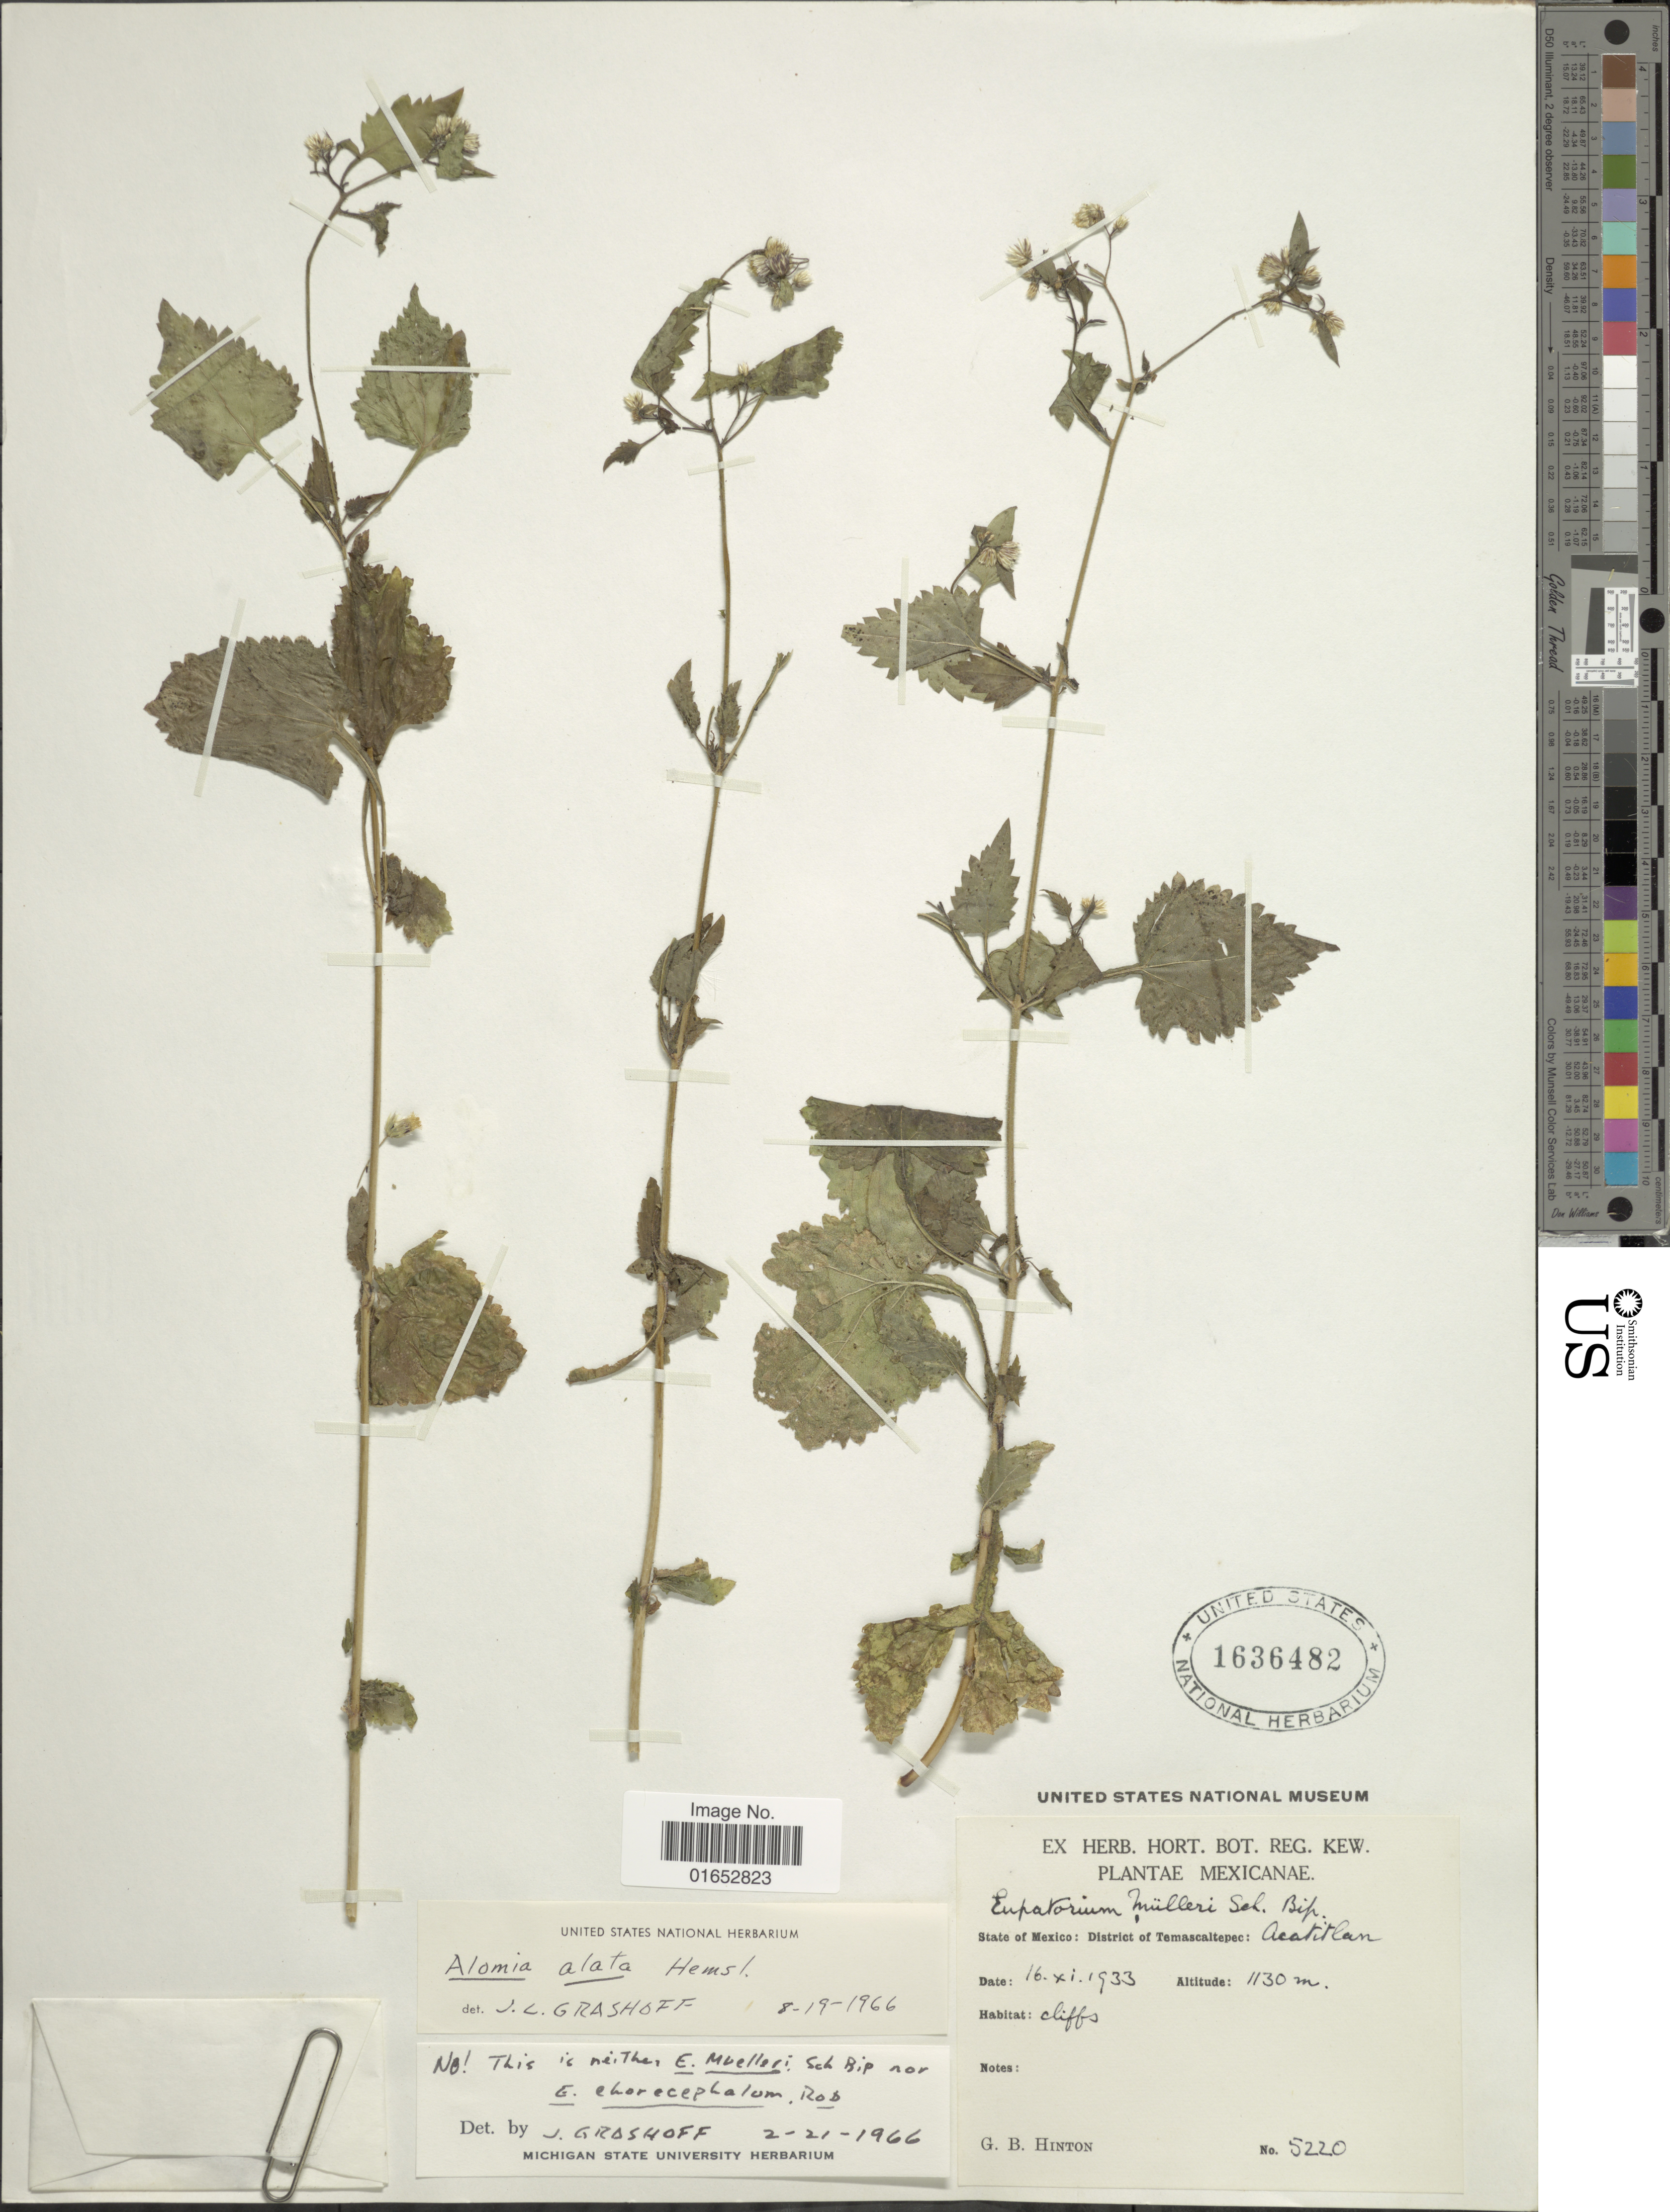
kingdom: Plantae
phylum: Tracheophyta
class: Magnoliopsida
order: Asterales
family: Asteraceae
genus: Alomia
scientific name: Alomia alata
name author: Hemsl.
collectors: G. B. Hinton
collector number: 5220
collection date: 1933-11-16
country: Mexico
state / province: México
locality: District of Temascaltepec: Acatitlan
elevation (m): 1130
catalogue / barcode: US 1636482